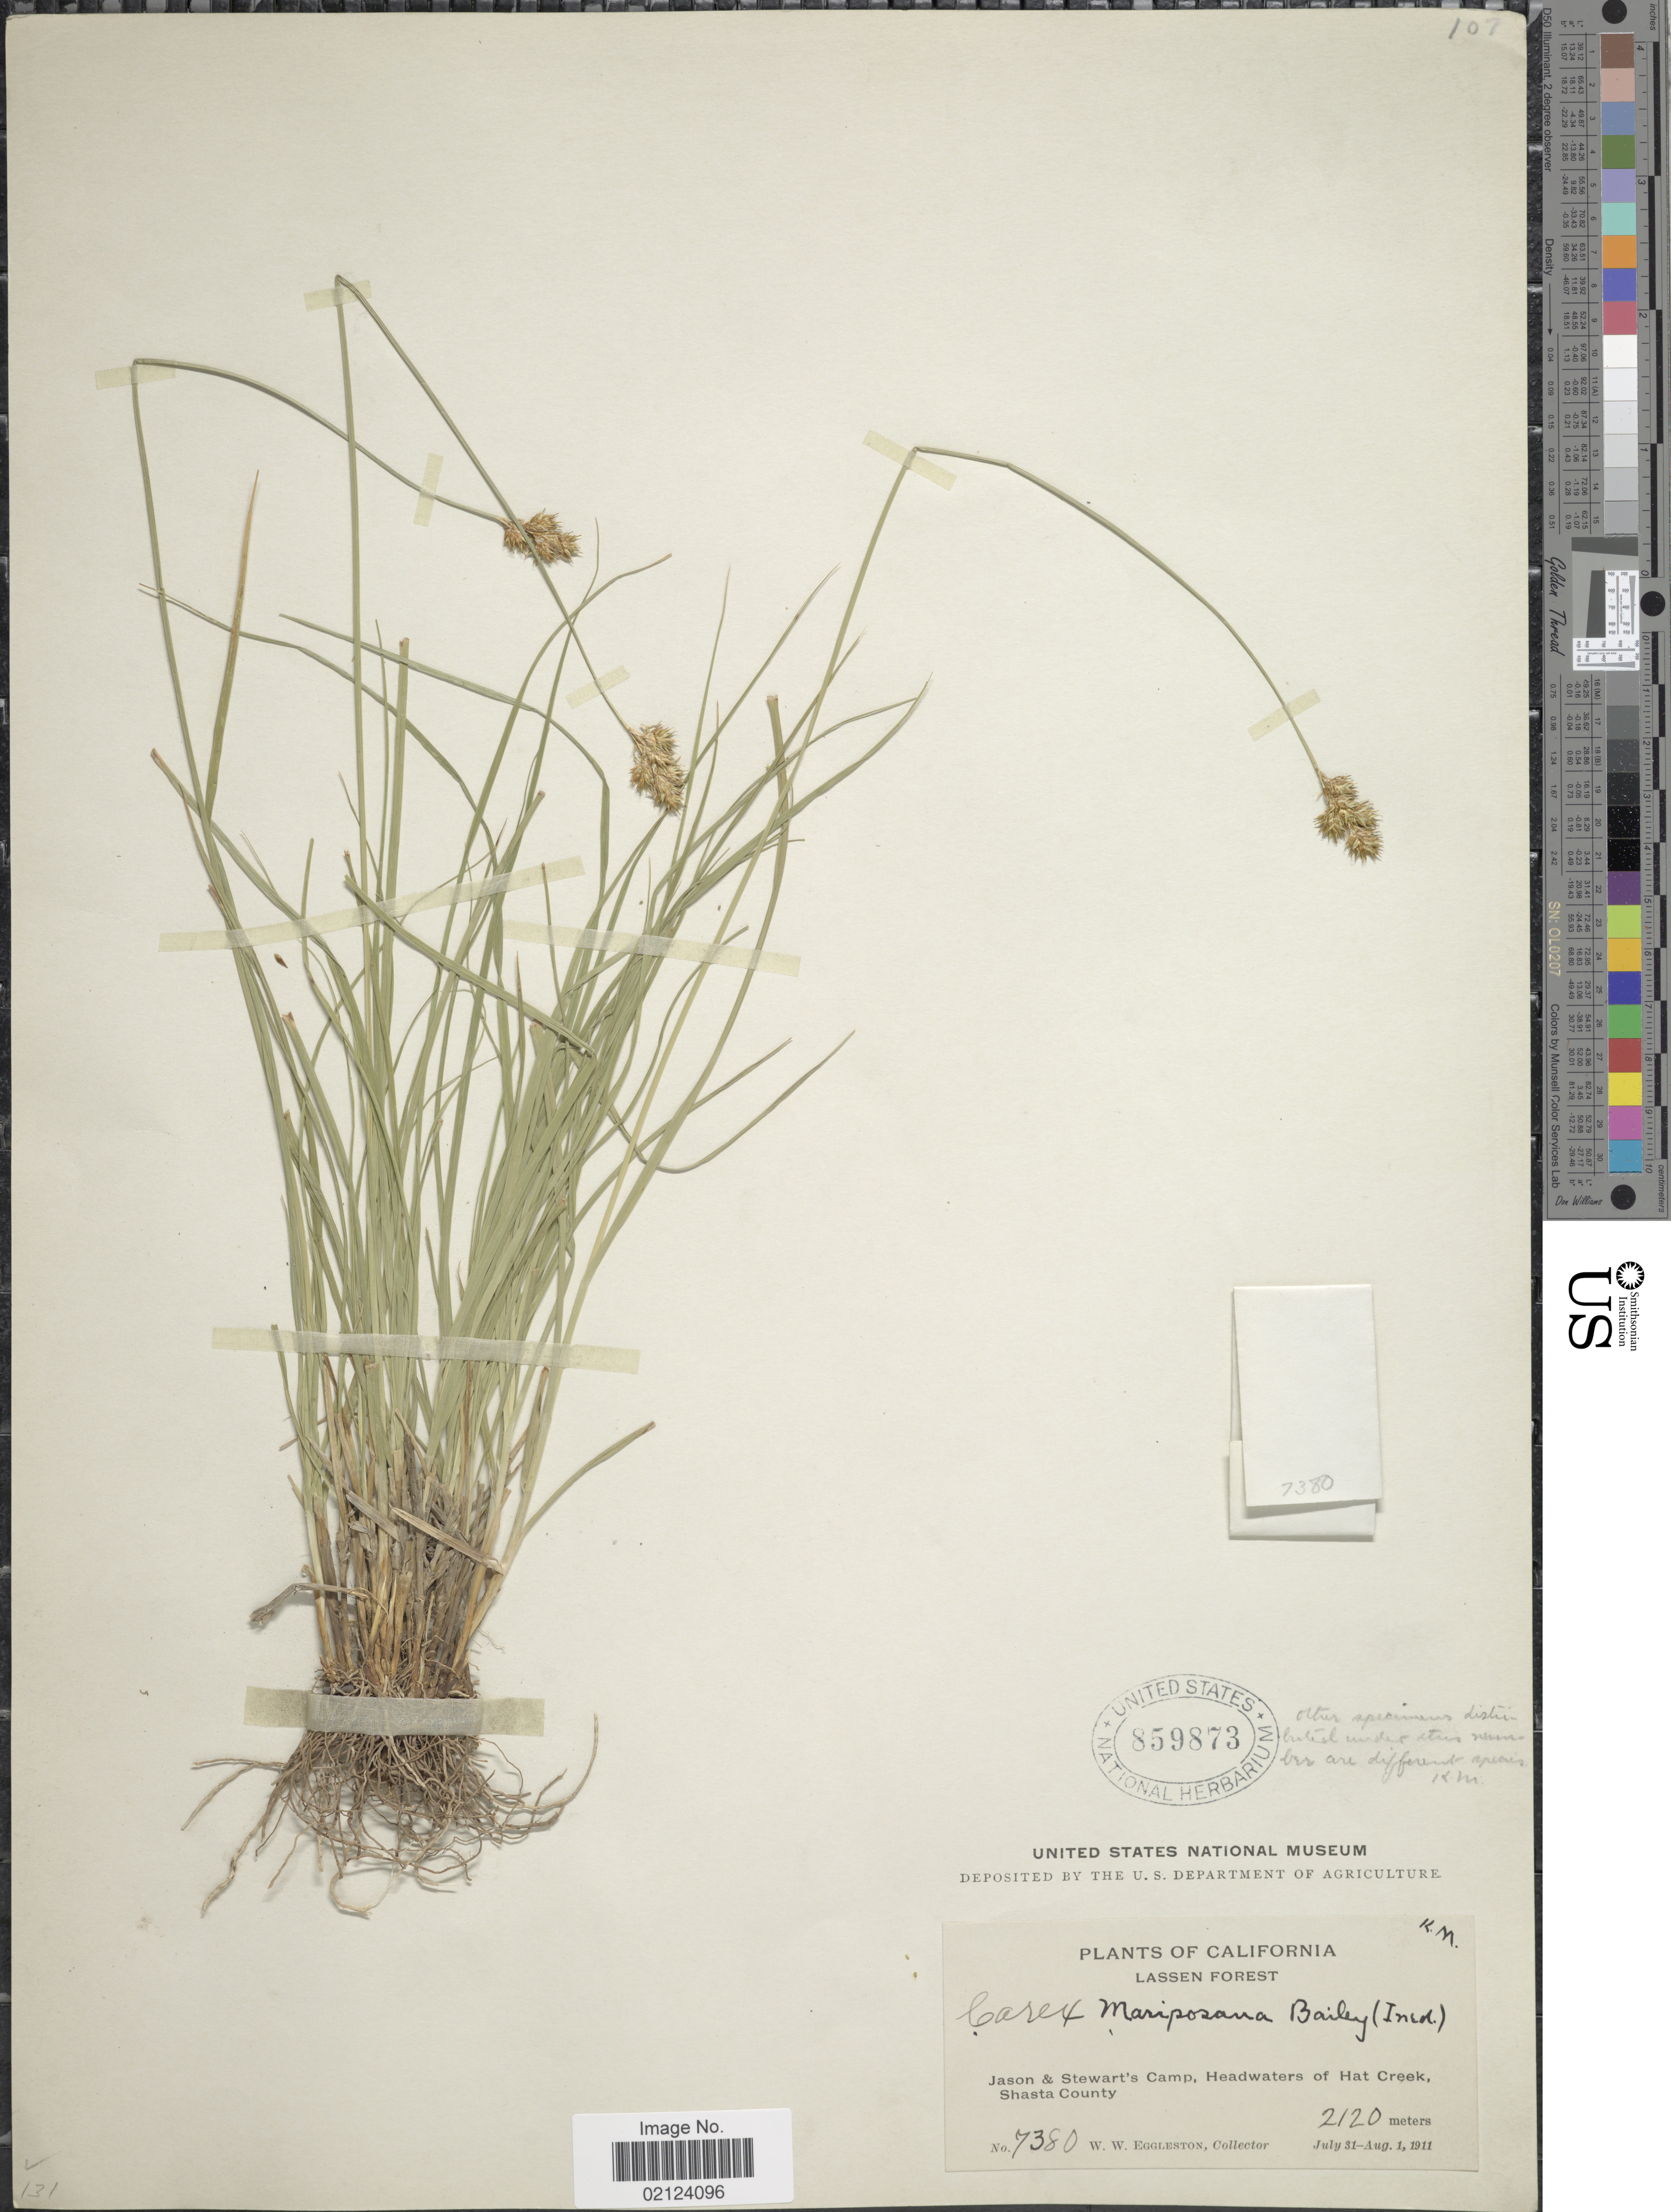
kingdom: Plantae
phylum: Tracheophyta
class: Liliopsida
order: Poales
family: Cyperaceae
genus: Carex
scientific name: Carex mariposana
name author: L.H. Bailey ex Mack.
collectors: W. W. Eggleston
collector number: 7380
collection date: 1911-07-31/1911-08-01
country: United States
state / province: California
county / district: Shasta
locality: Lassen Forest. Jason & Stewart's Camp, Headwaters of Hat Creek, Shasta County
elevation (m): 2120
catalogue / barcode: US 859873